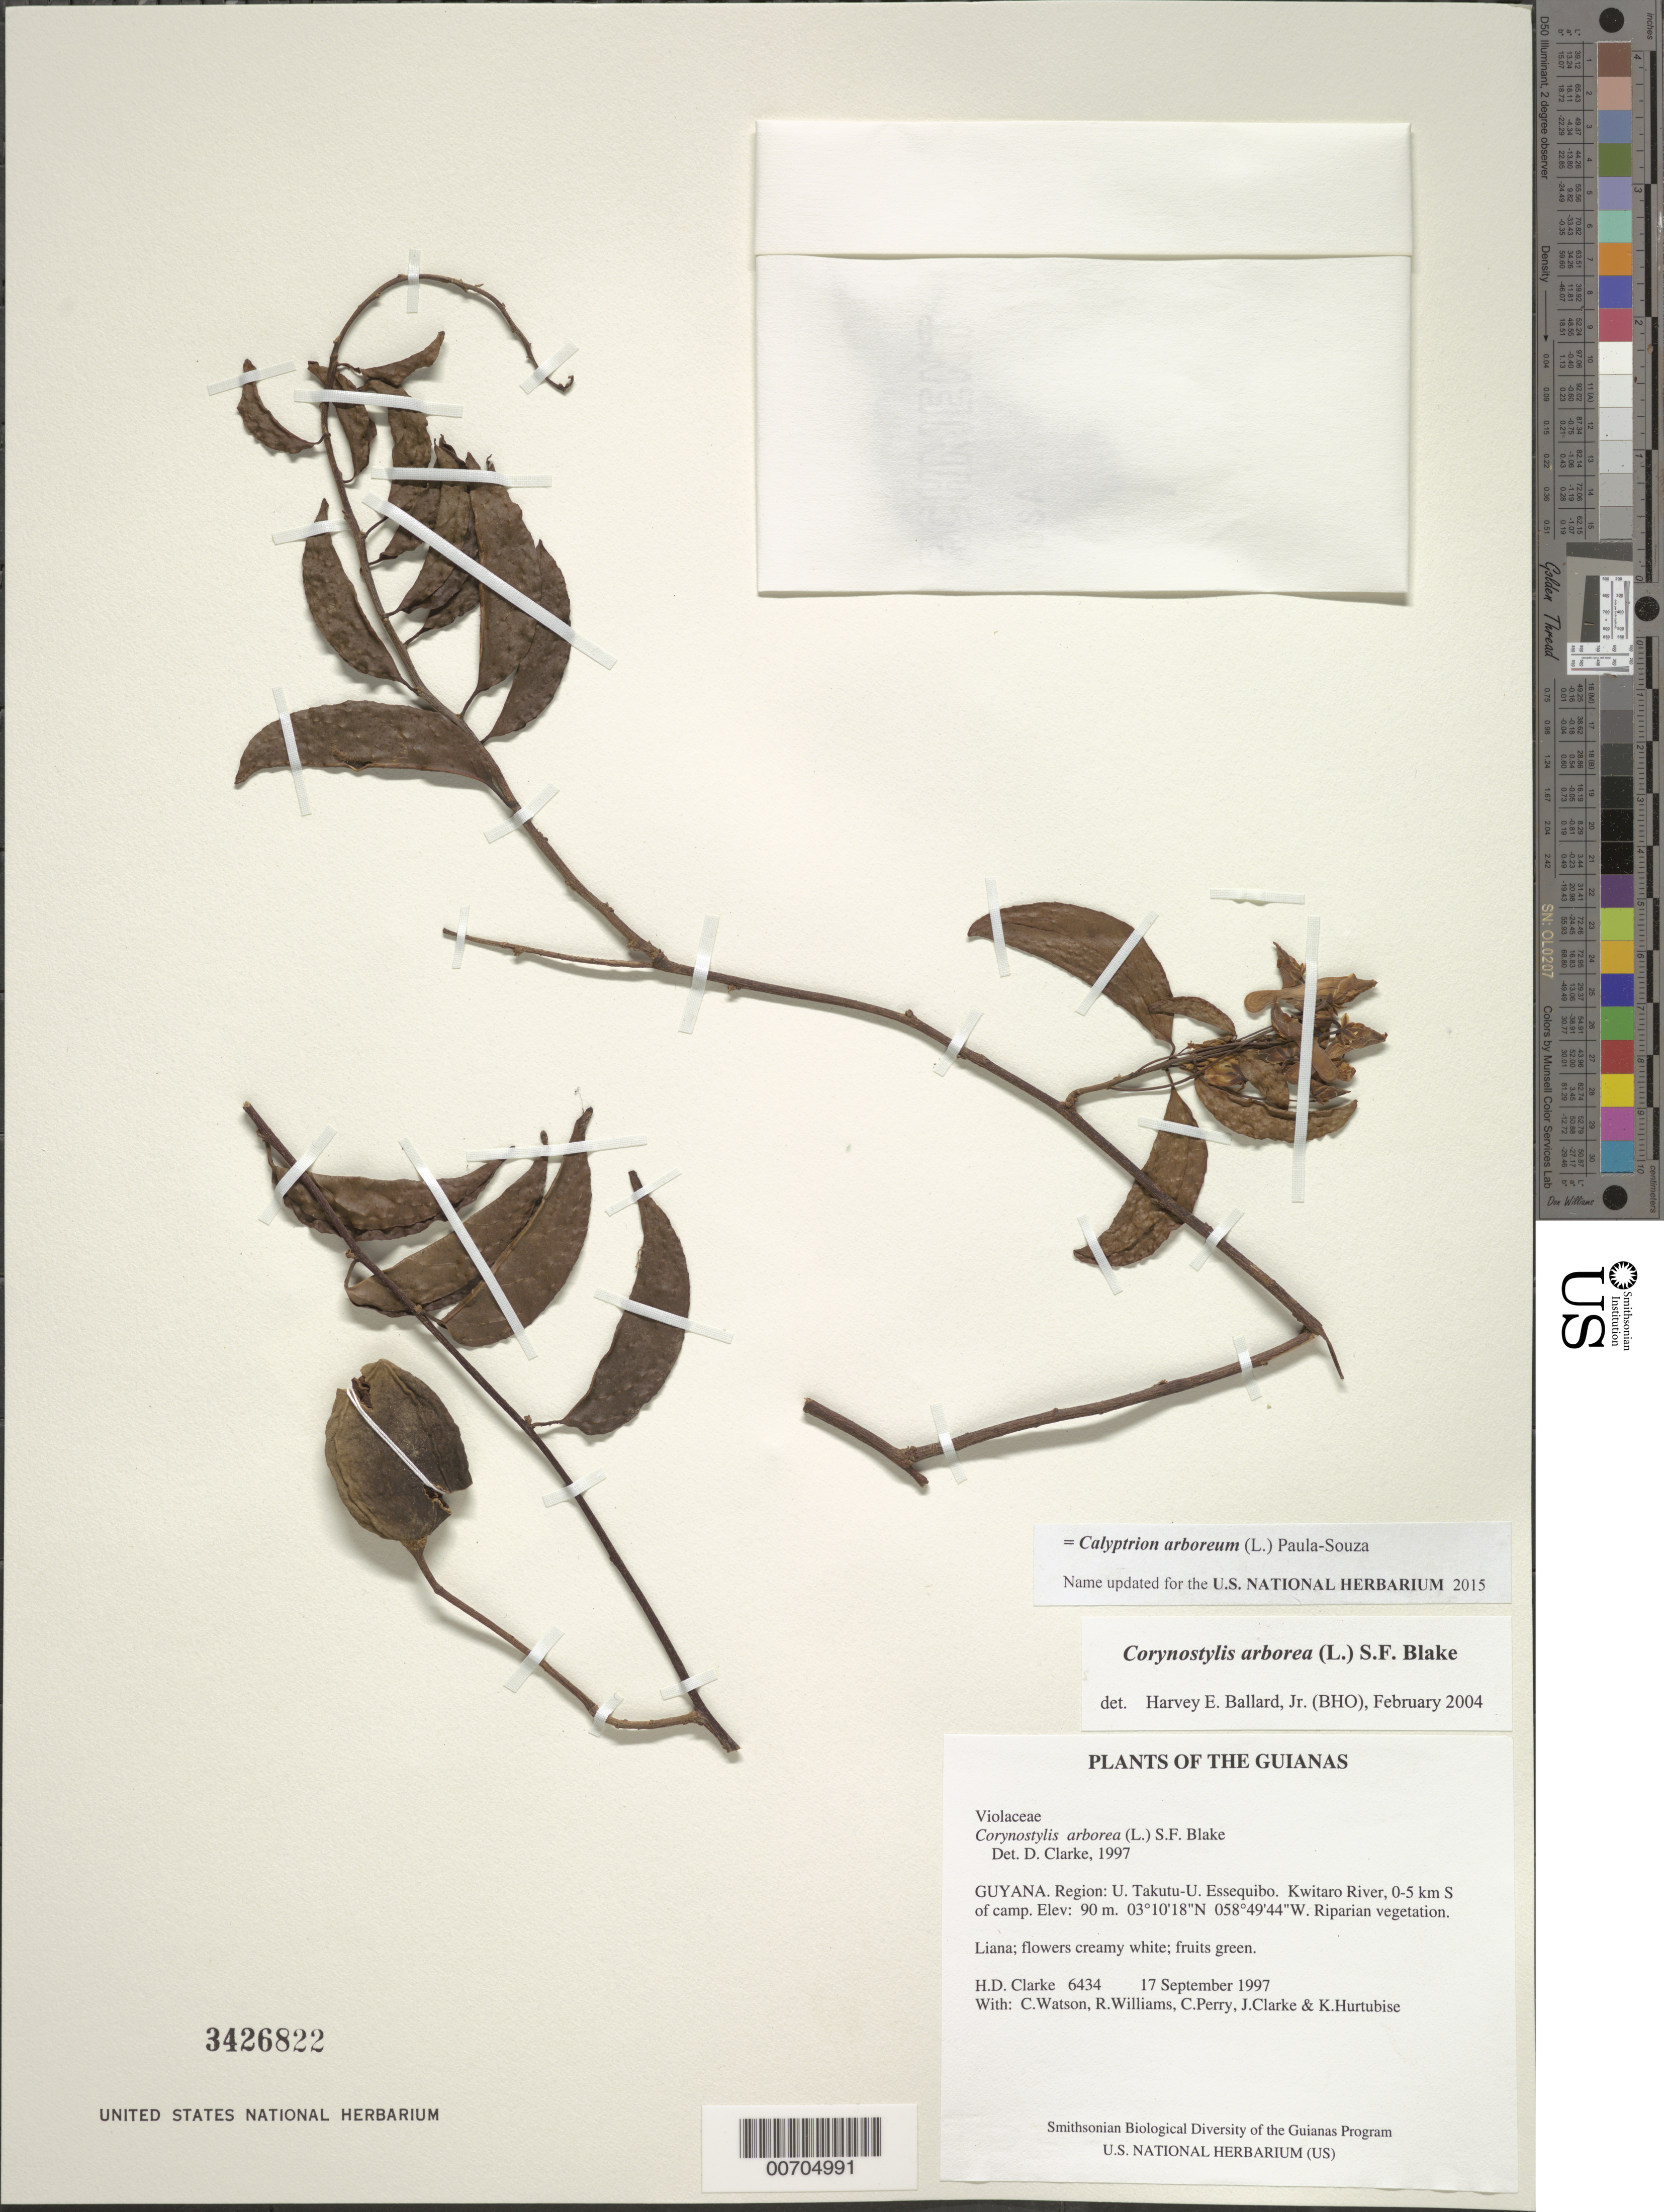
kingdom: Plantae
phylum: Tracheophyta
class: Magnoliopsida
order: Malpighiales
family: Violaceae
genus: Calyptrion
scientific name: Calyptrion arboreum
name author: (L.) Paula-Souza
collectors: H. D. Clarke, C. Watson, R. Williams, C. Perry, J. Clarke & K. Hurtubise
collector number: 6434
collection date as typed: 17 September 1997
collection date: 1997-09-17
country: Guyana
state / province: U. Takutu-U. Essequibo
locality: Kwitaro River, 0-5 km S of camp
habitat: Riparian vegetation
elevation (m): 90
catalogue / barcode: US 3426822